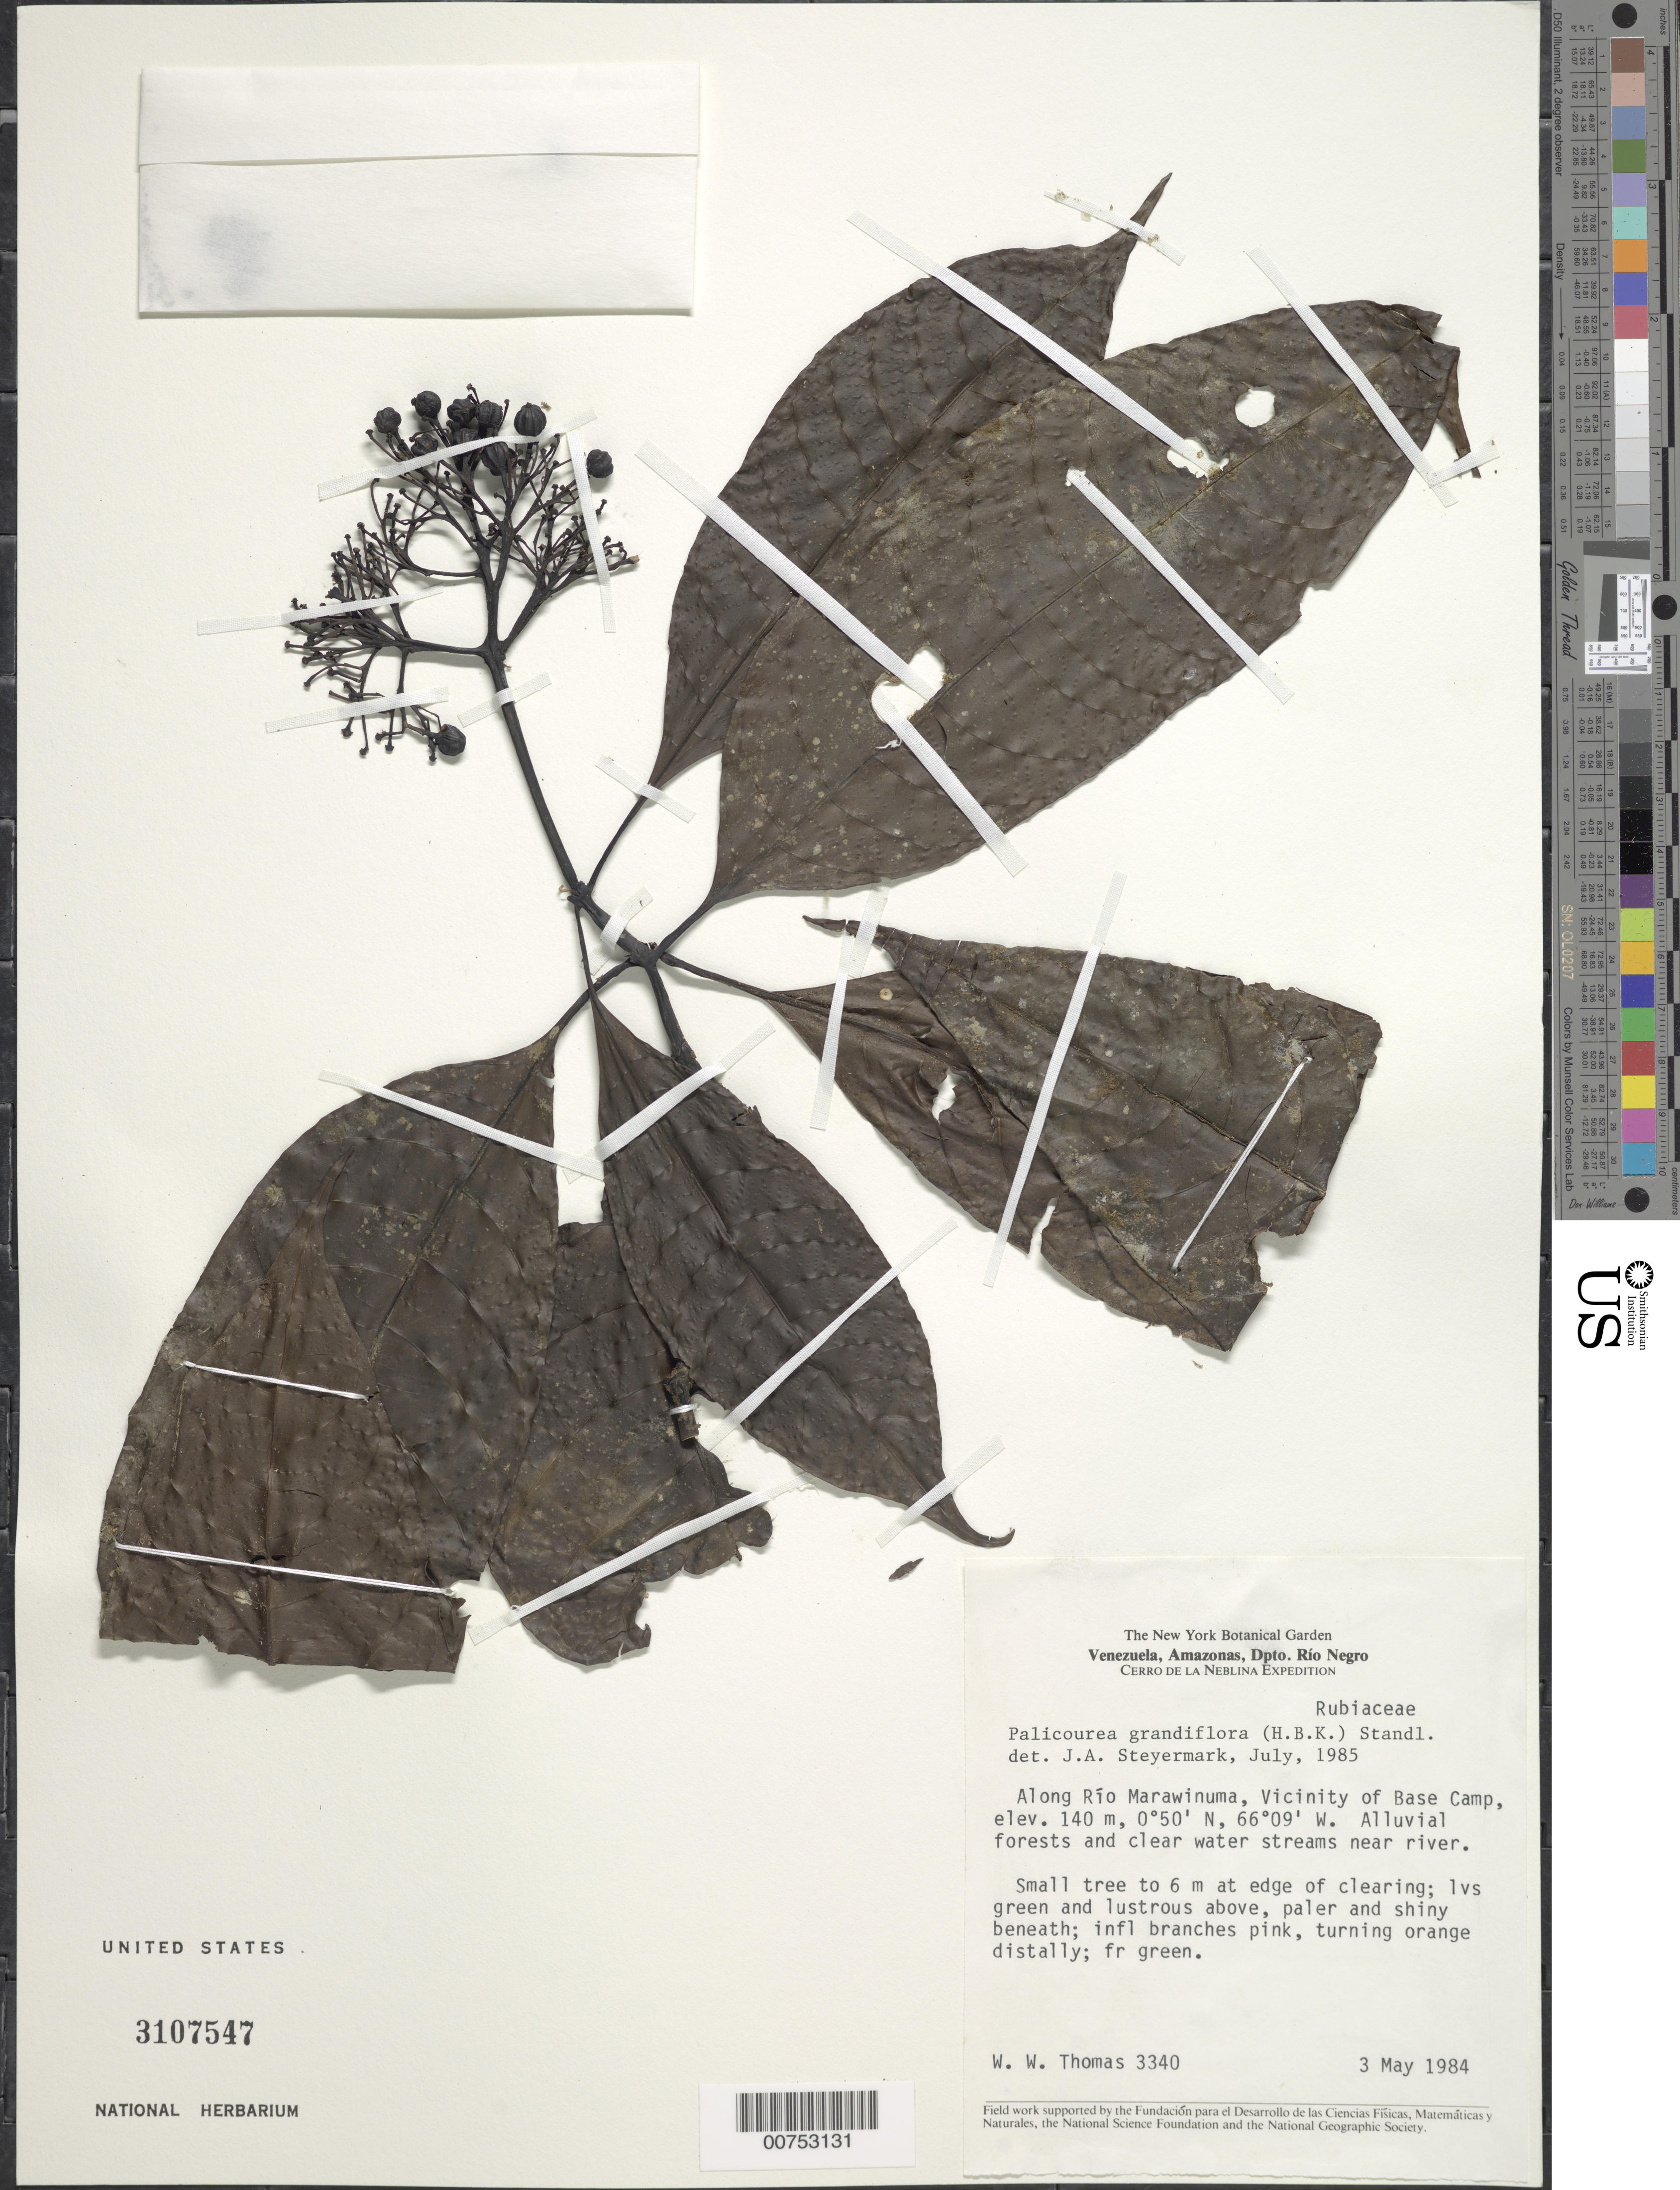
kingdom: Plantae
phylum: Tracheophyta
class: Magnoliopsida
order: Gentianales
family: Rubiaceae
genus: Palicourea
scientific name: Palicourea grandiflora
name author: (Kunth) Standl.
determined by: Steyermark, Julian A., (VEN)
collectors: W. W. Thomas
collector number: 3340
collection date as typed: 3-May-84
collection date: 1984-05-03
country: Venezuela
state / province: Amazonas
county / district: Río Negro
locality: Cerro de La Neblina, along Río Marawinuma, vicinity of base camp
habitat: Alluvial forest and clear waters near river; at edge of clearing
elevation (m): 140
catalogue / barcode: US 3107547